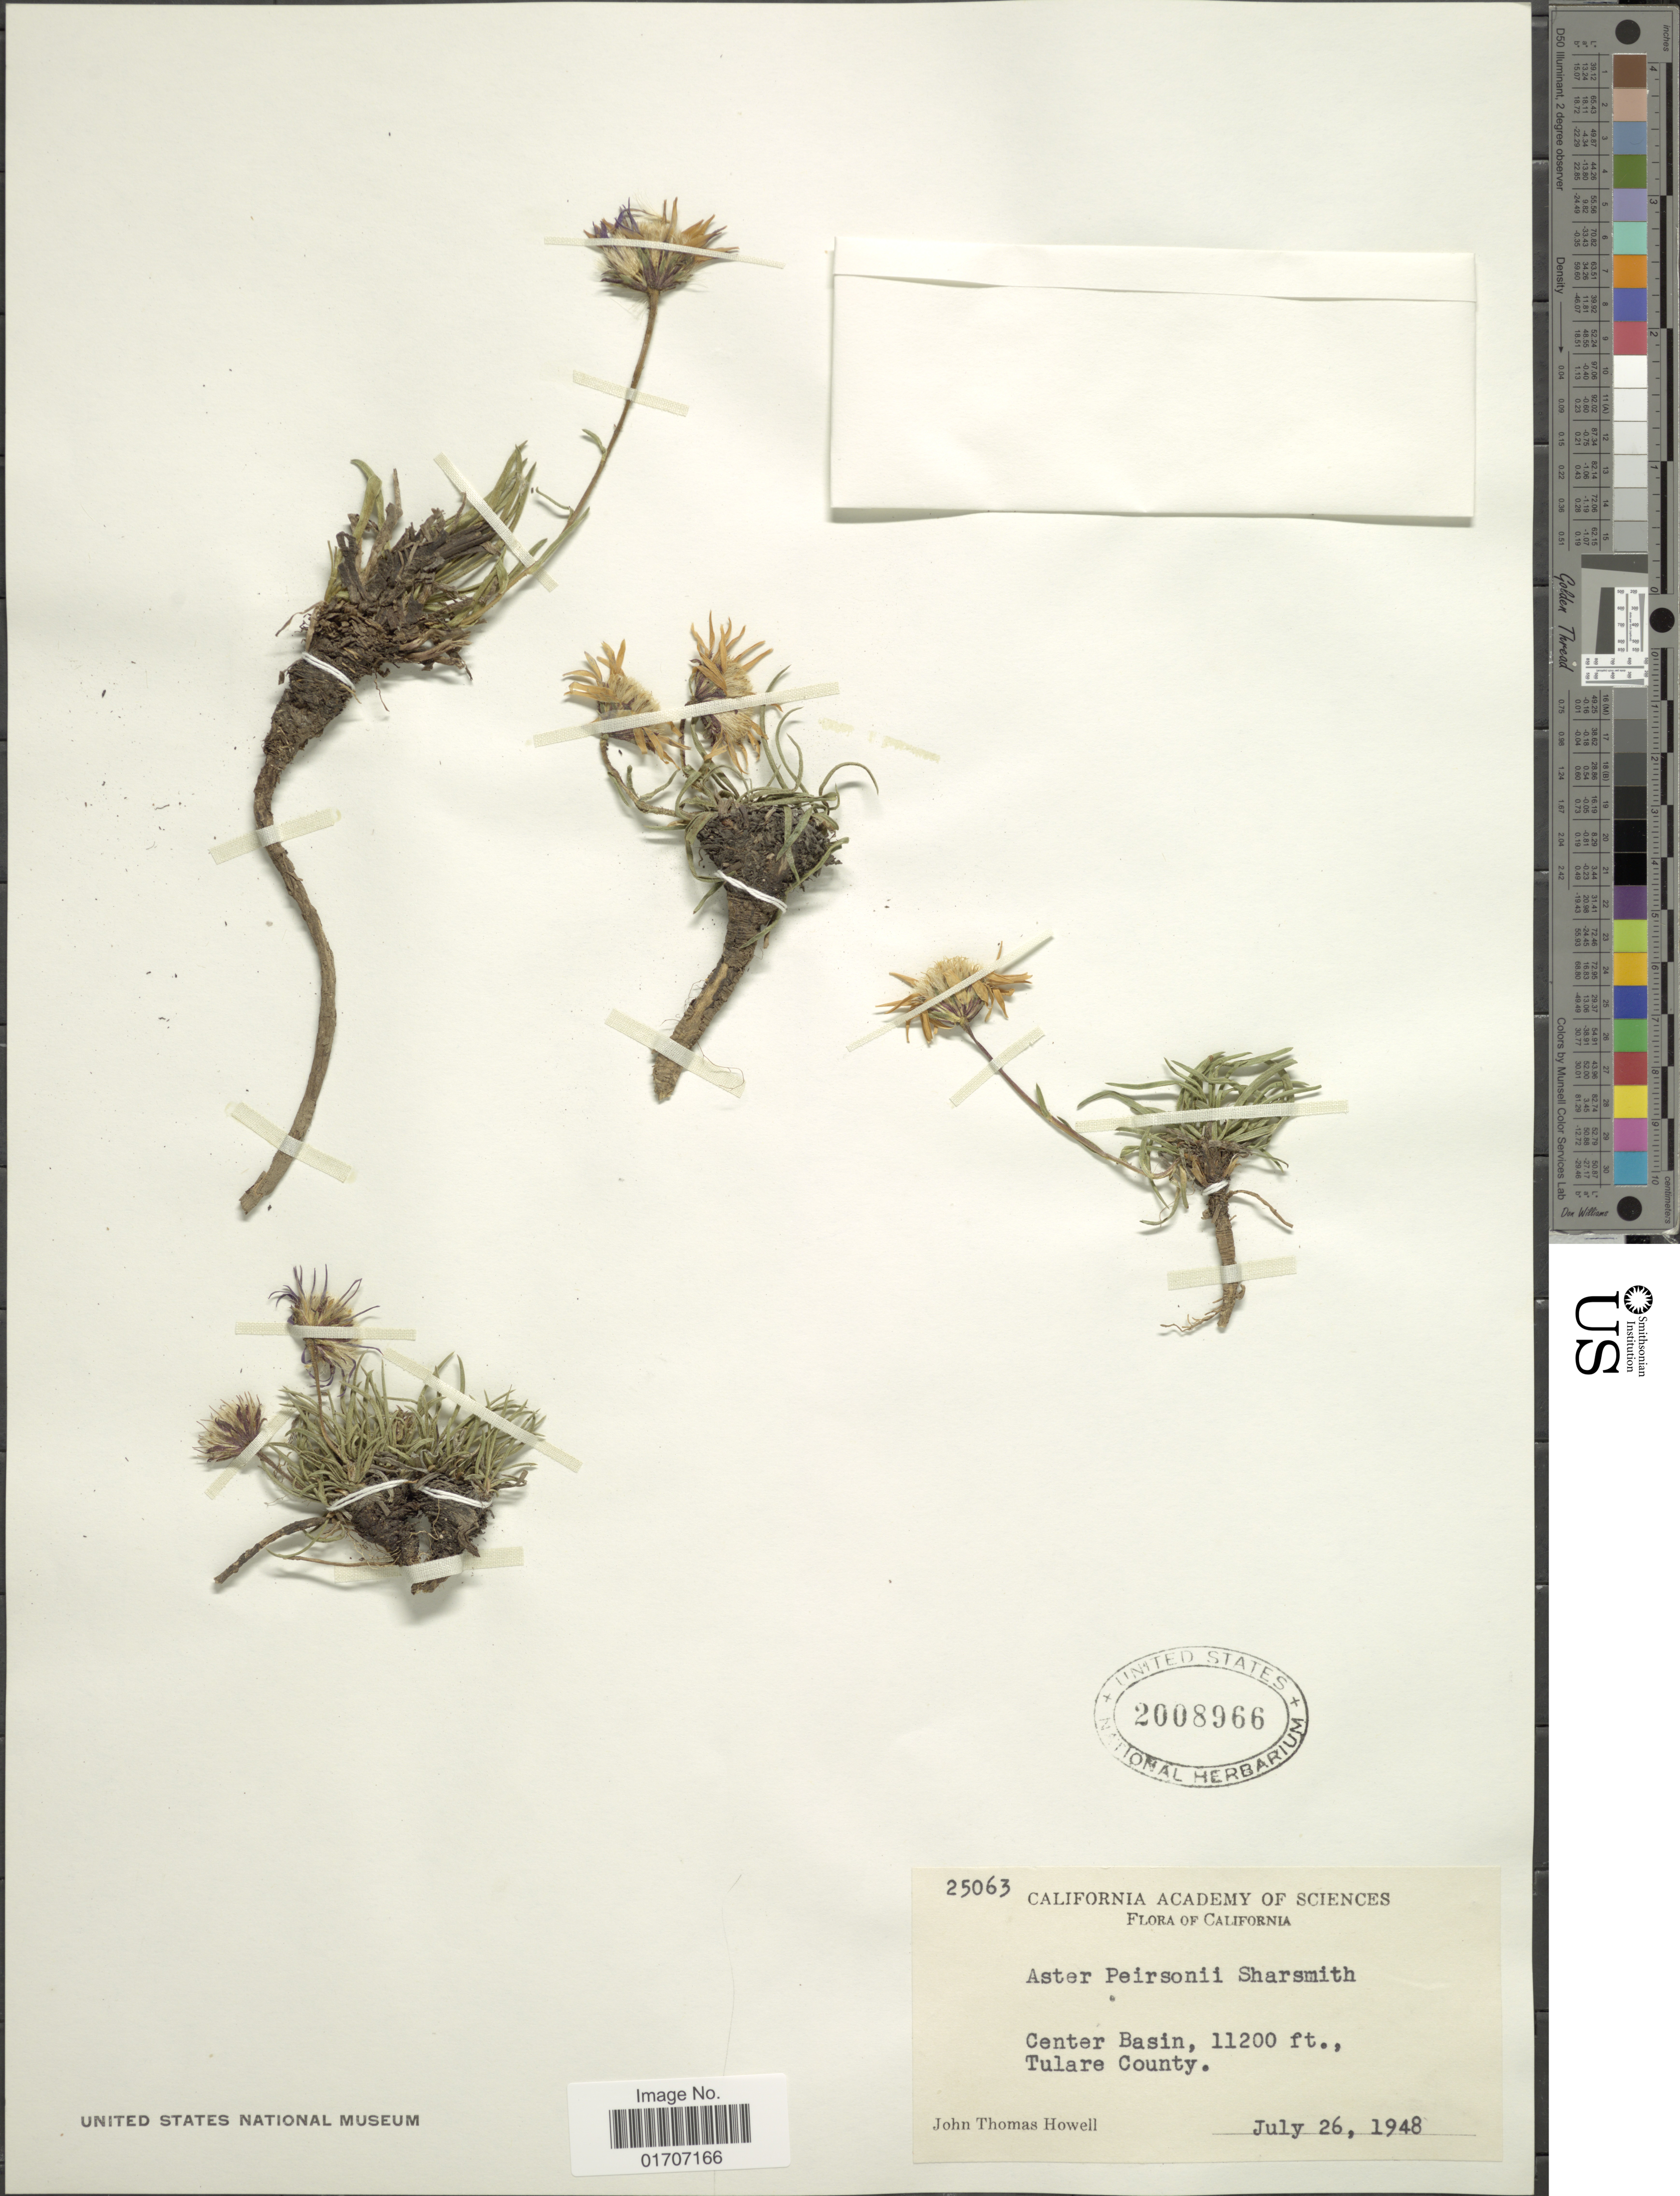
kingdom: Plantae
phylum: Tracheophyta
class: Magnoliopsida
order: Asterales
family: Asteraceae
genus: Oreostemma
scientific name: Oreostemma peirsonii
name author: G.L. Nesom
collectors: J. T. Howell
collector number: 25063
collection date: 1948-07-26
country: United States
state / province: California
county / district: Tulare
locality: Cente Basin, Tulare County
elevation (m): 3414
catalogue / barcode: US 2008966